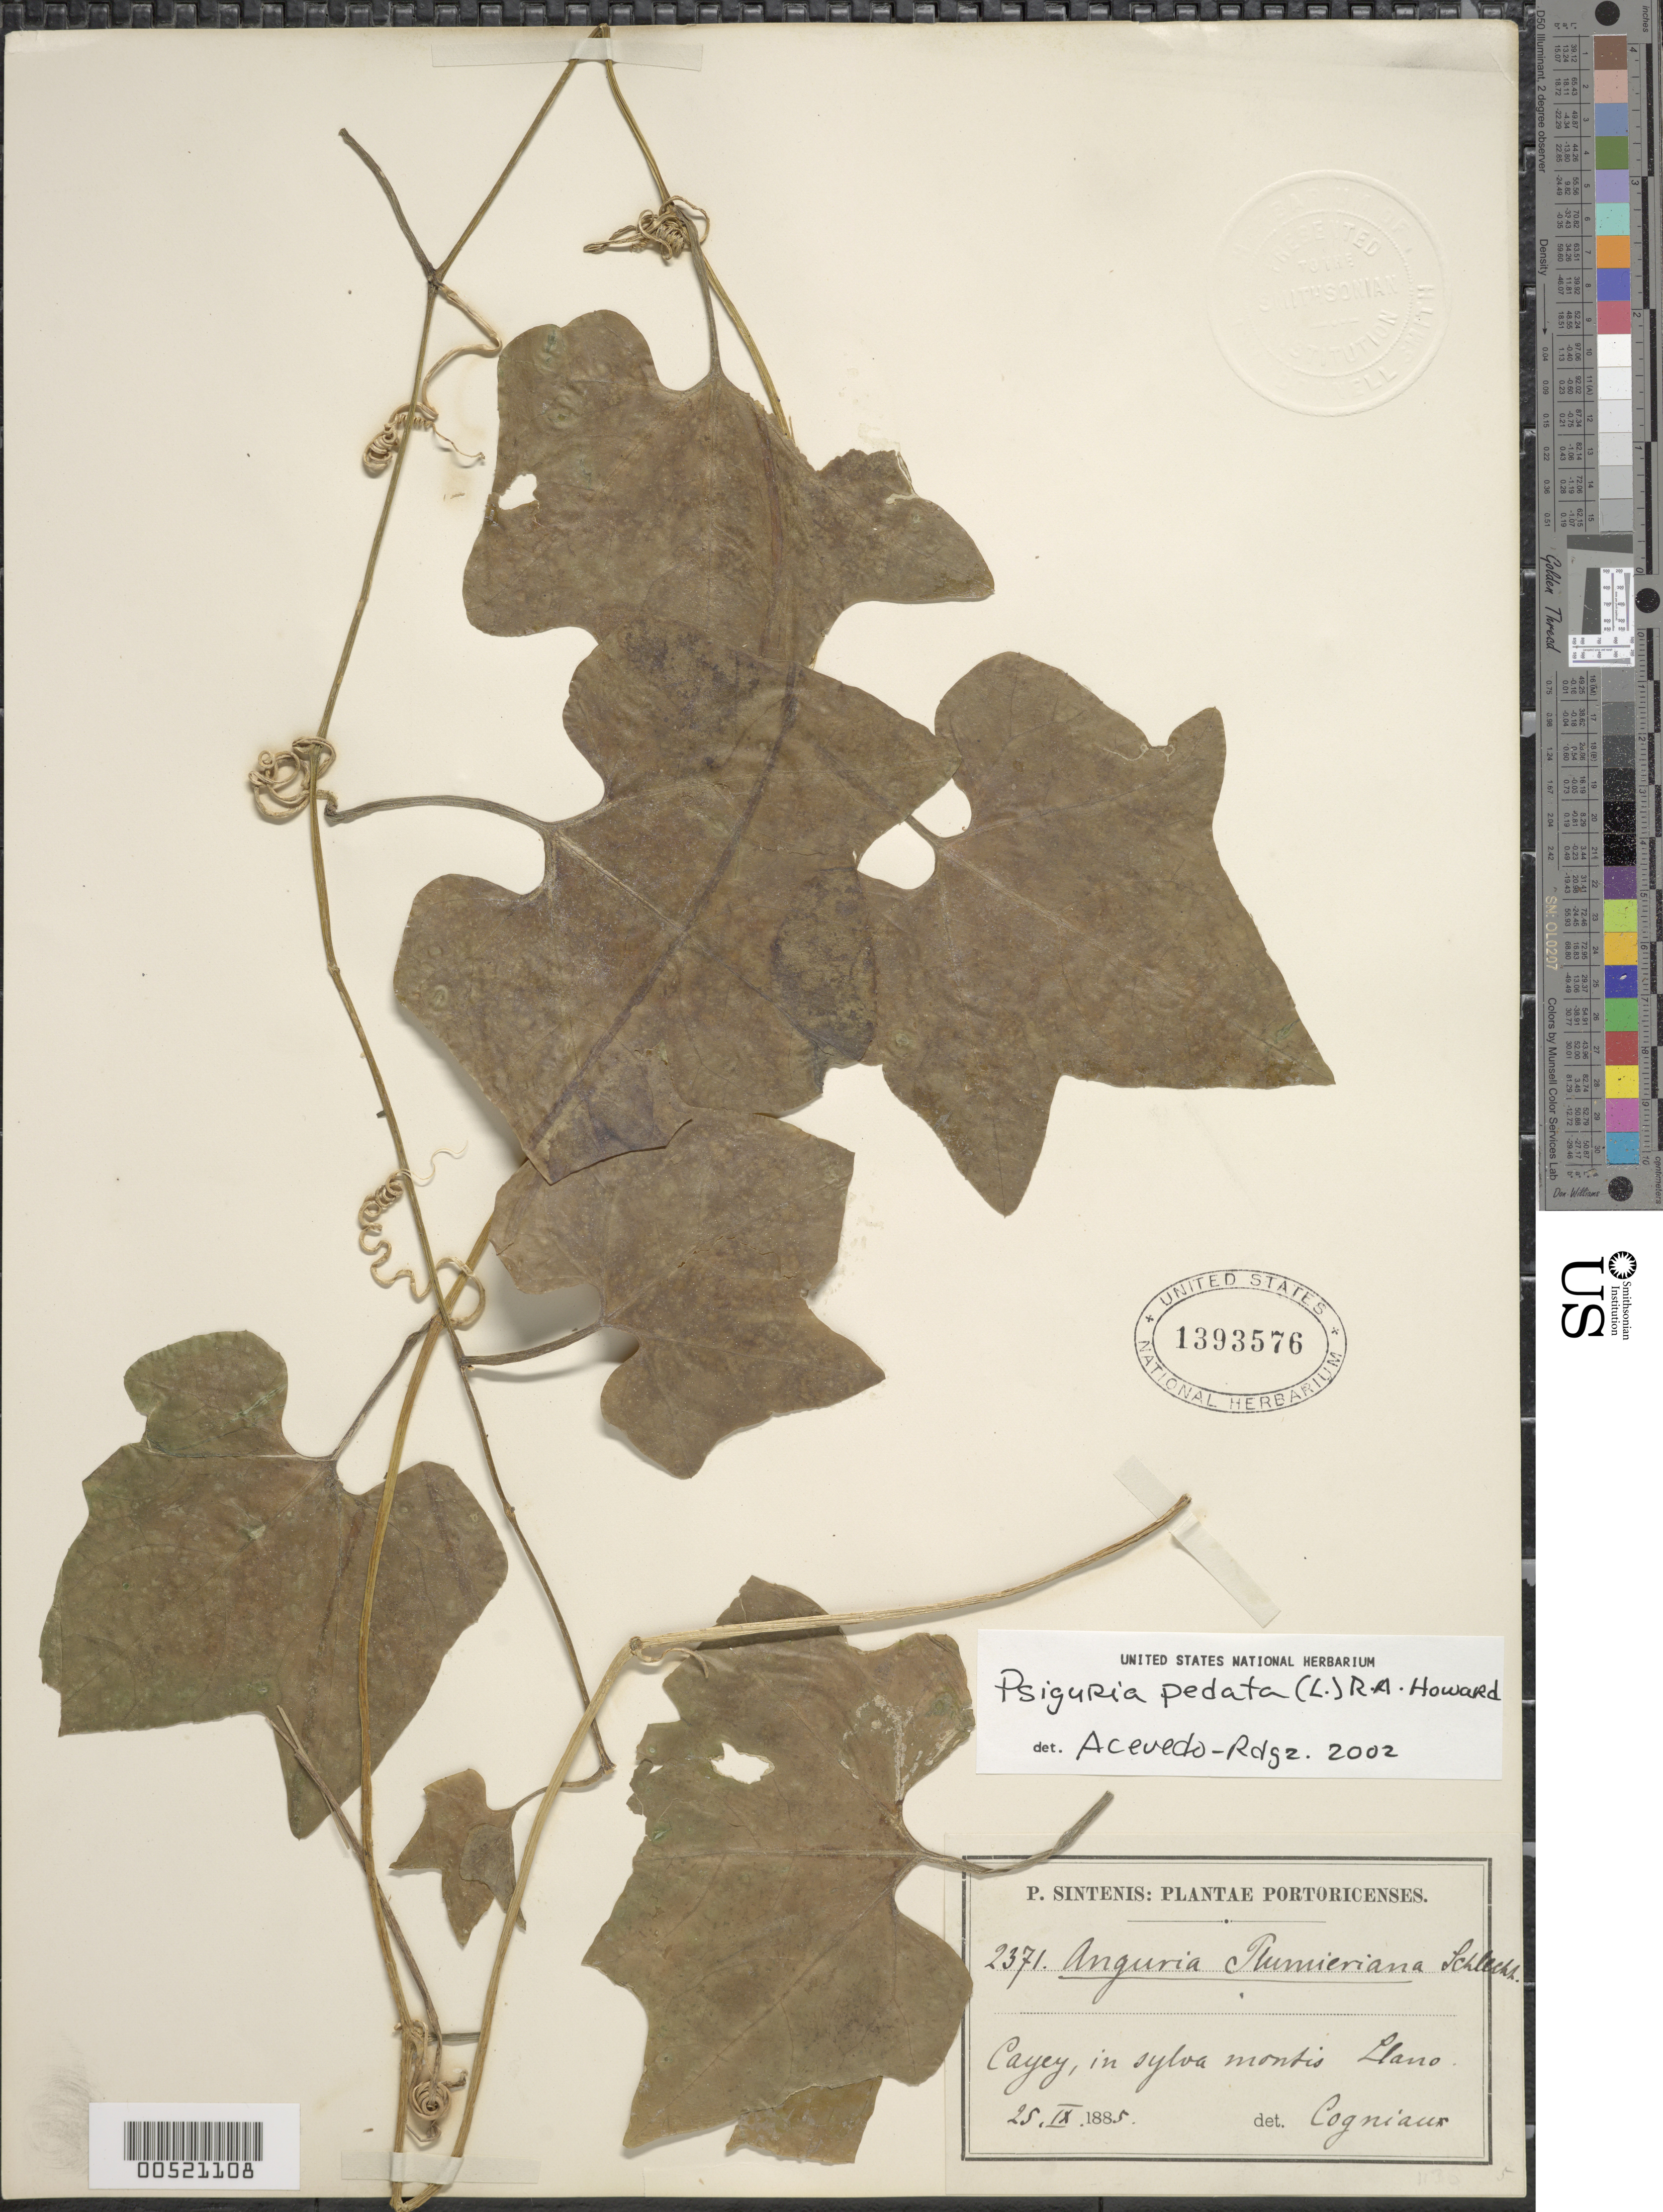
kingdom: Plantae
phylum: Tracheophyta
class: Magnoliopsida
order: Cucurbitales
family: Cucurbitaceae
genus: Anguria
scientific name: Anguria plumieriana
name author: Schltdl.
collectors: P. Sintenis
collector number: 2371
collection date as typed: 25 Sep 1885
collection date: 1885-09-25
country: Puerto Rico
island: Greater Antilles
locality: Cayey, in sylvis montis Llano.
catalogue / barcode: US 1393576